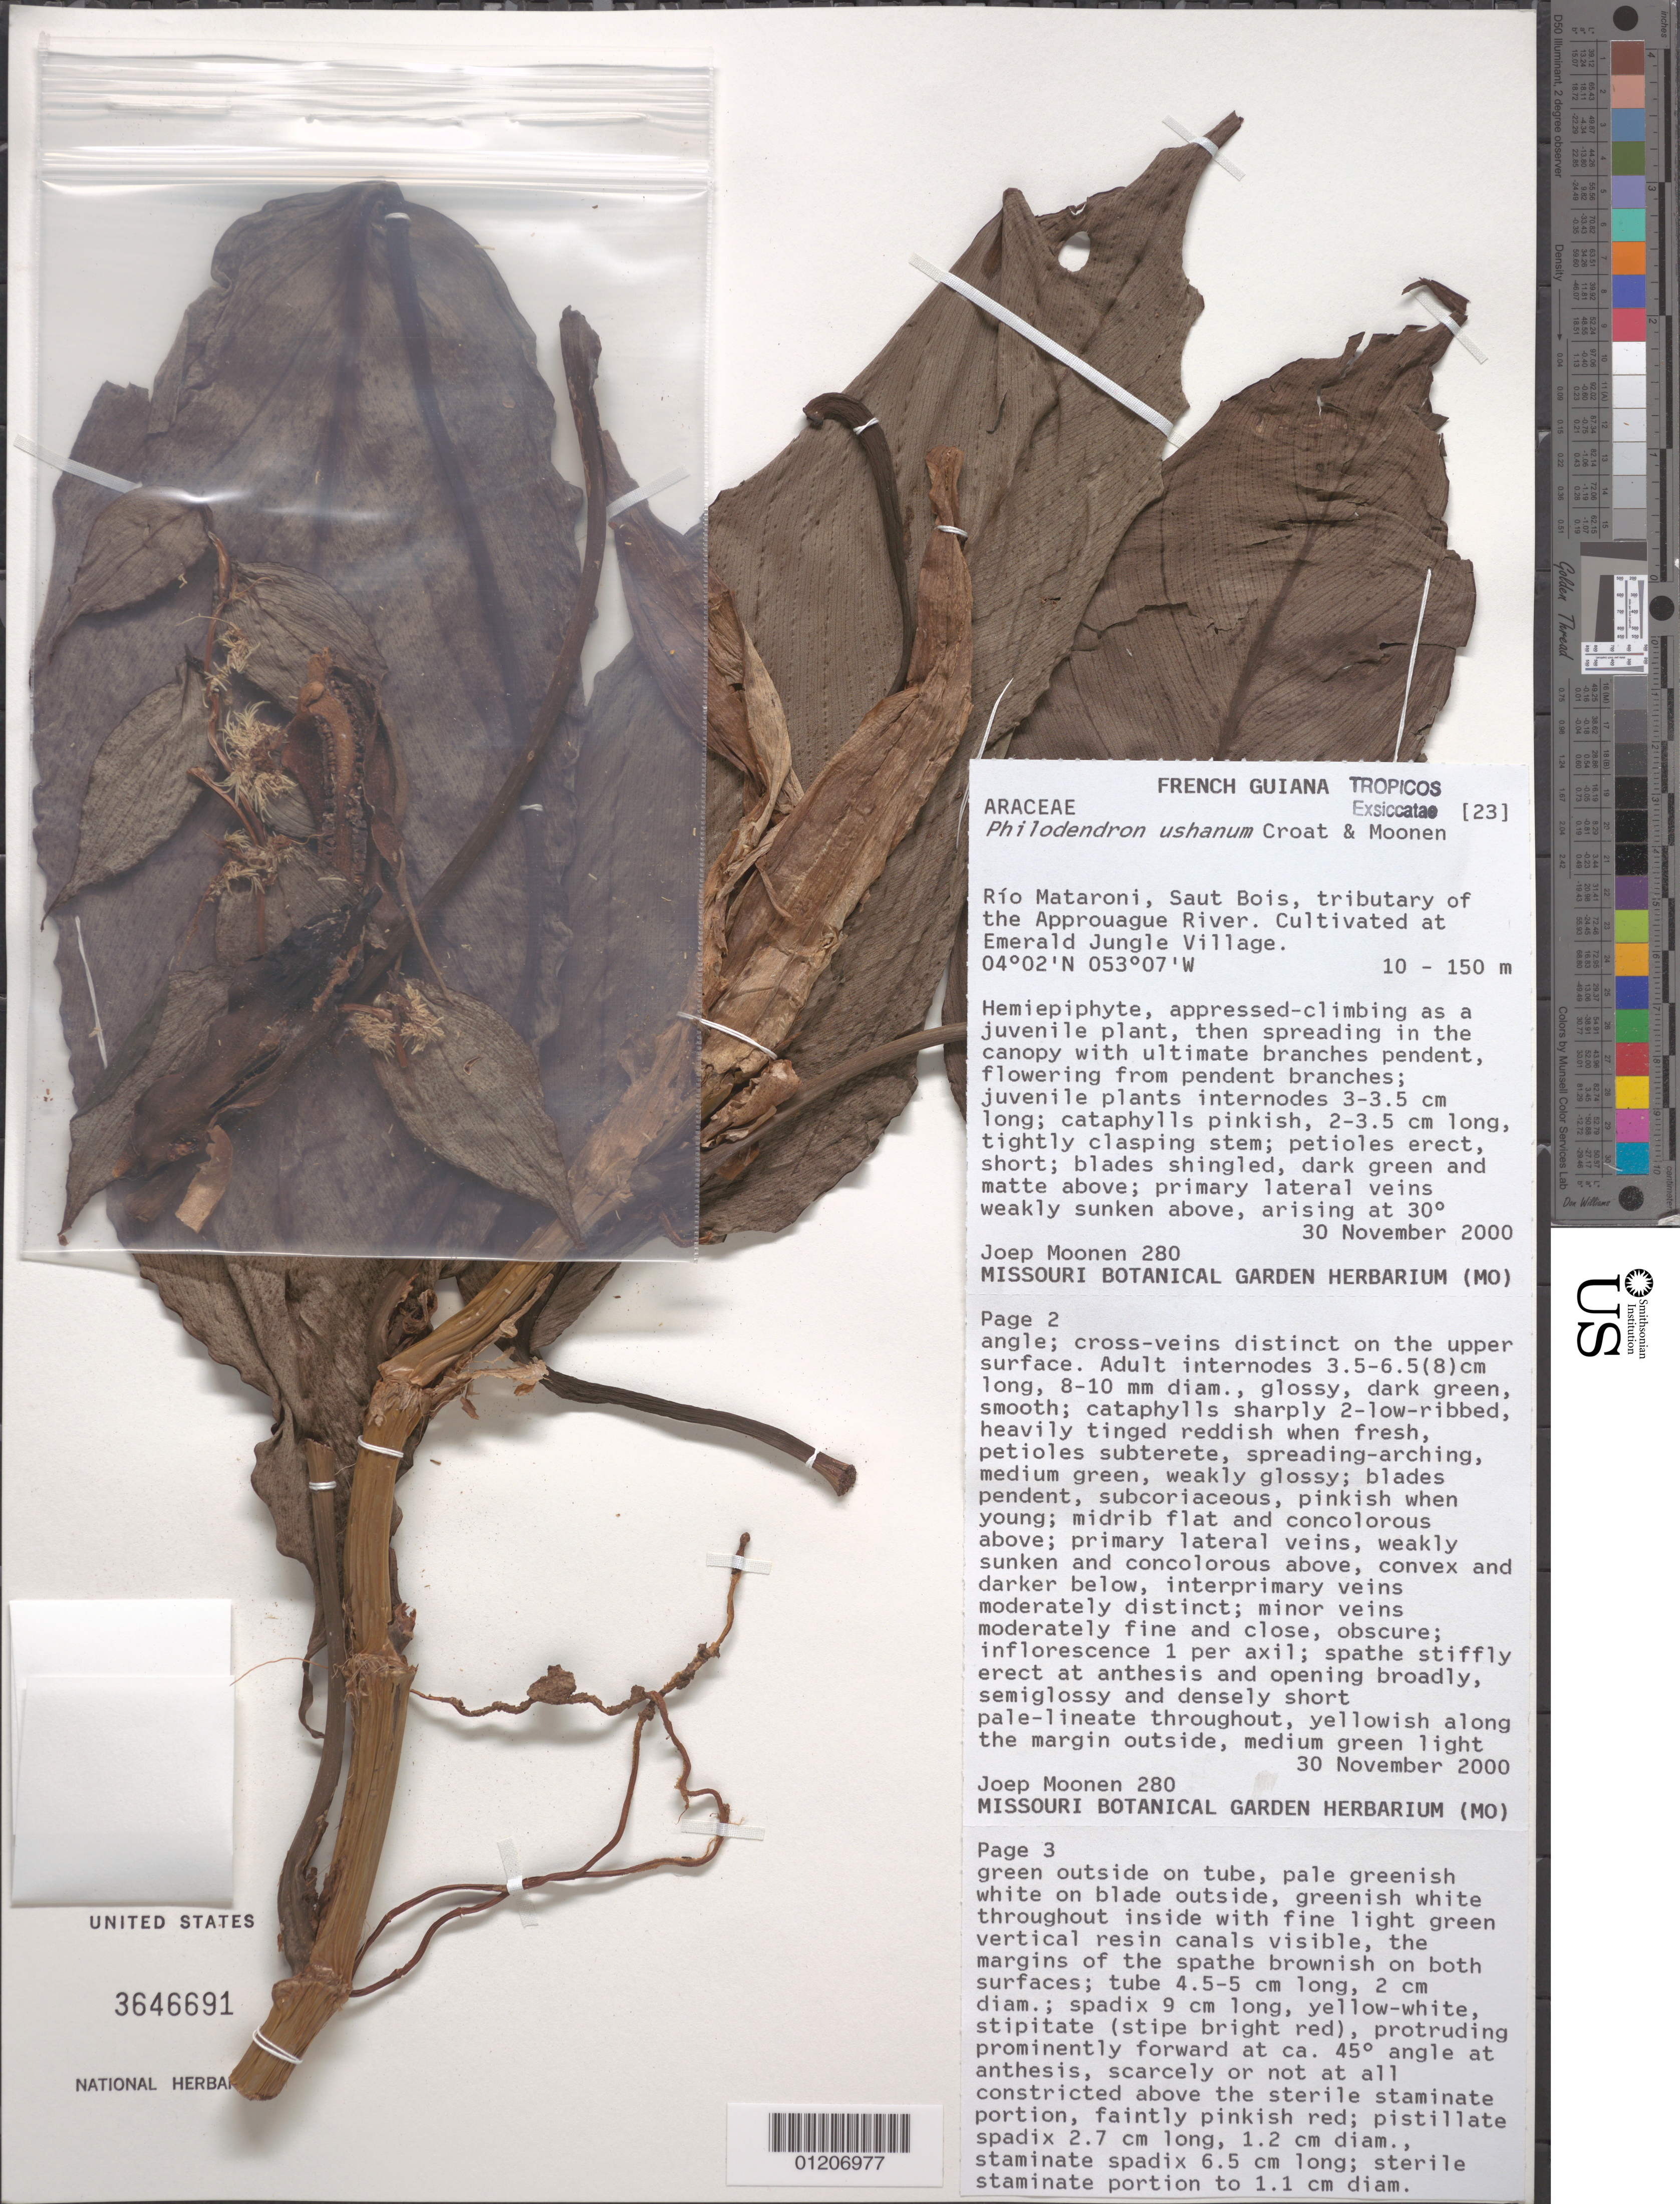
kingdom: Plantae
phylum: Tracheophyta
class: Liliopsida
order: Alismatales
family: Araceae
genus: Philodendron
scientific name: Philodendron ushanum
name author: Croat & Moonen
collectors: J. Moonen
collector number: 280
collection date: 2000-11-30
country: French Guiana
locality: Río Mataroni, Saut Bois, tributary of the Approuague river. Cultivated at Emerald Jungle Village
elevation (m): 10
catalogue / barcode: US 3646691